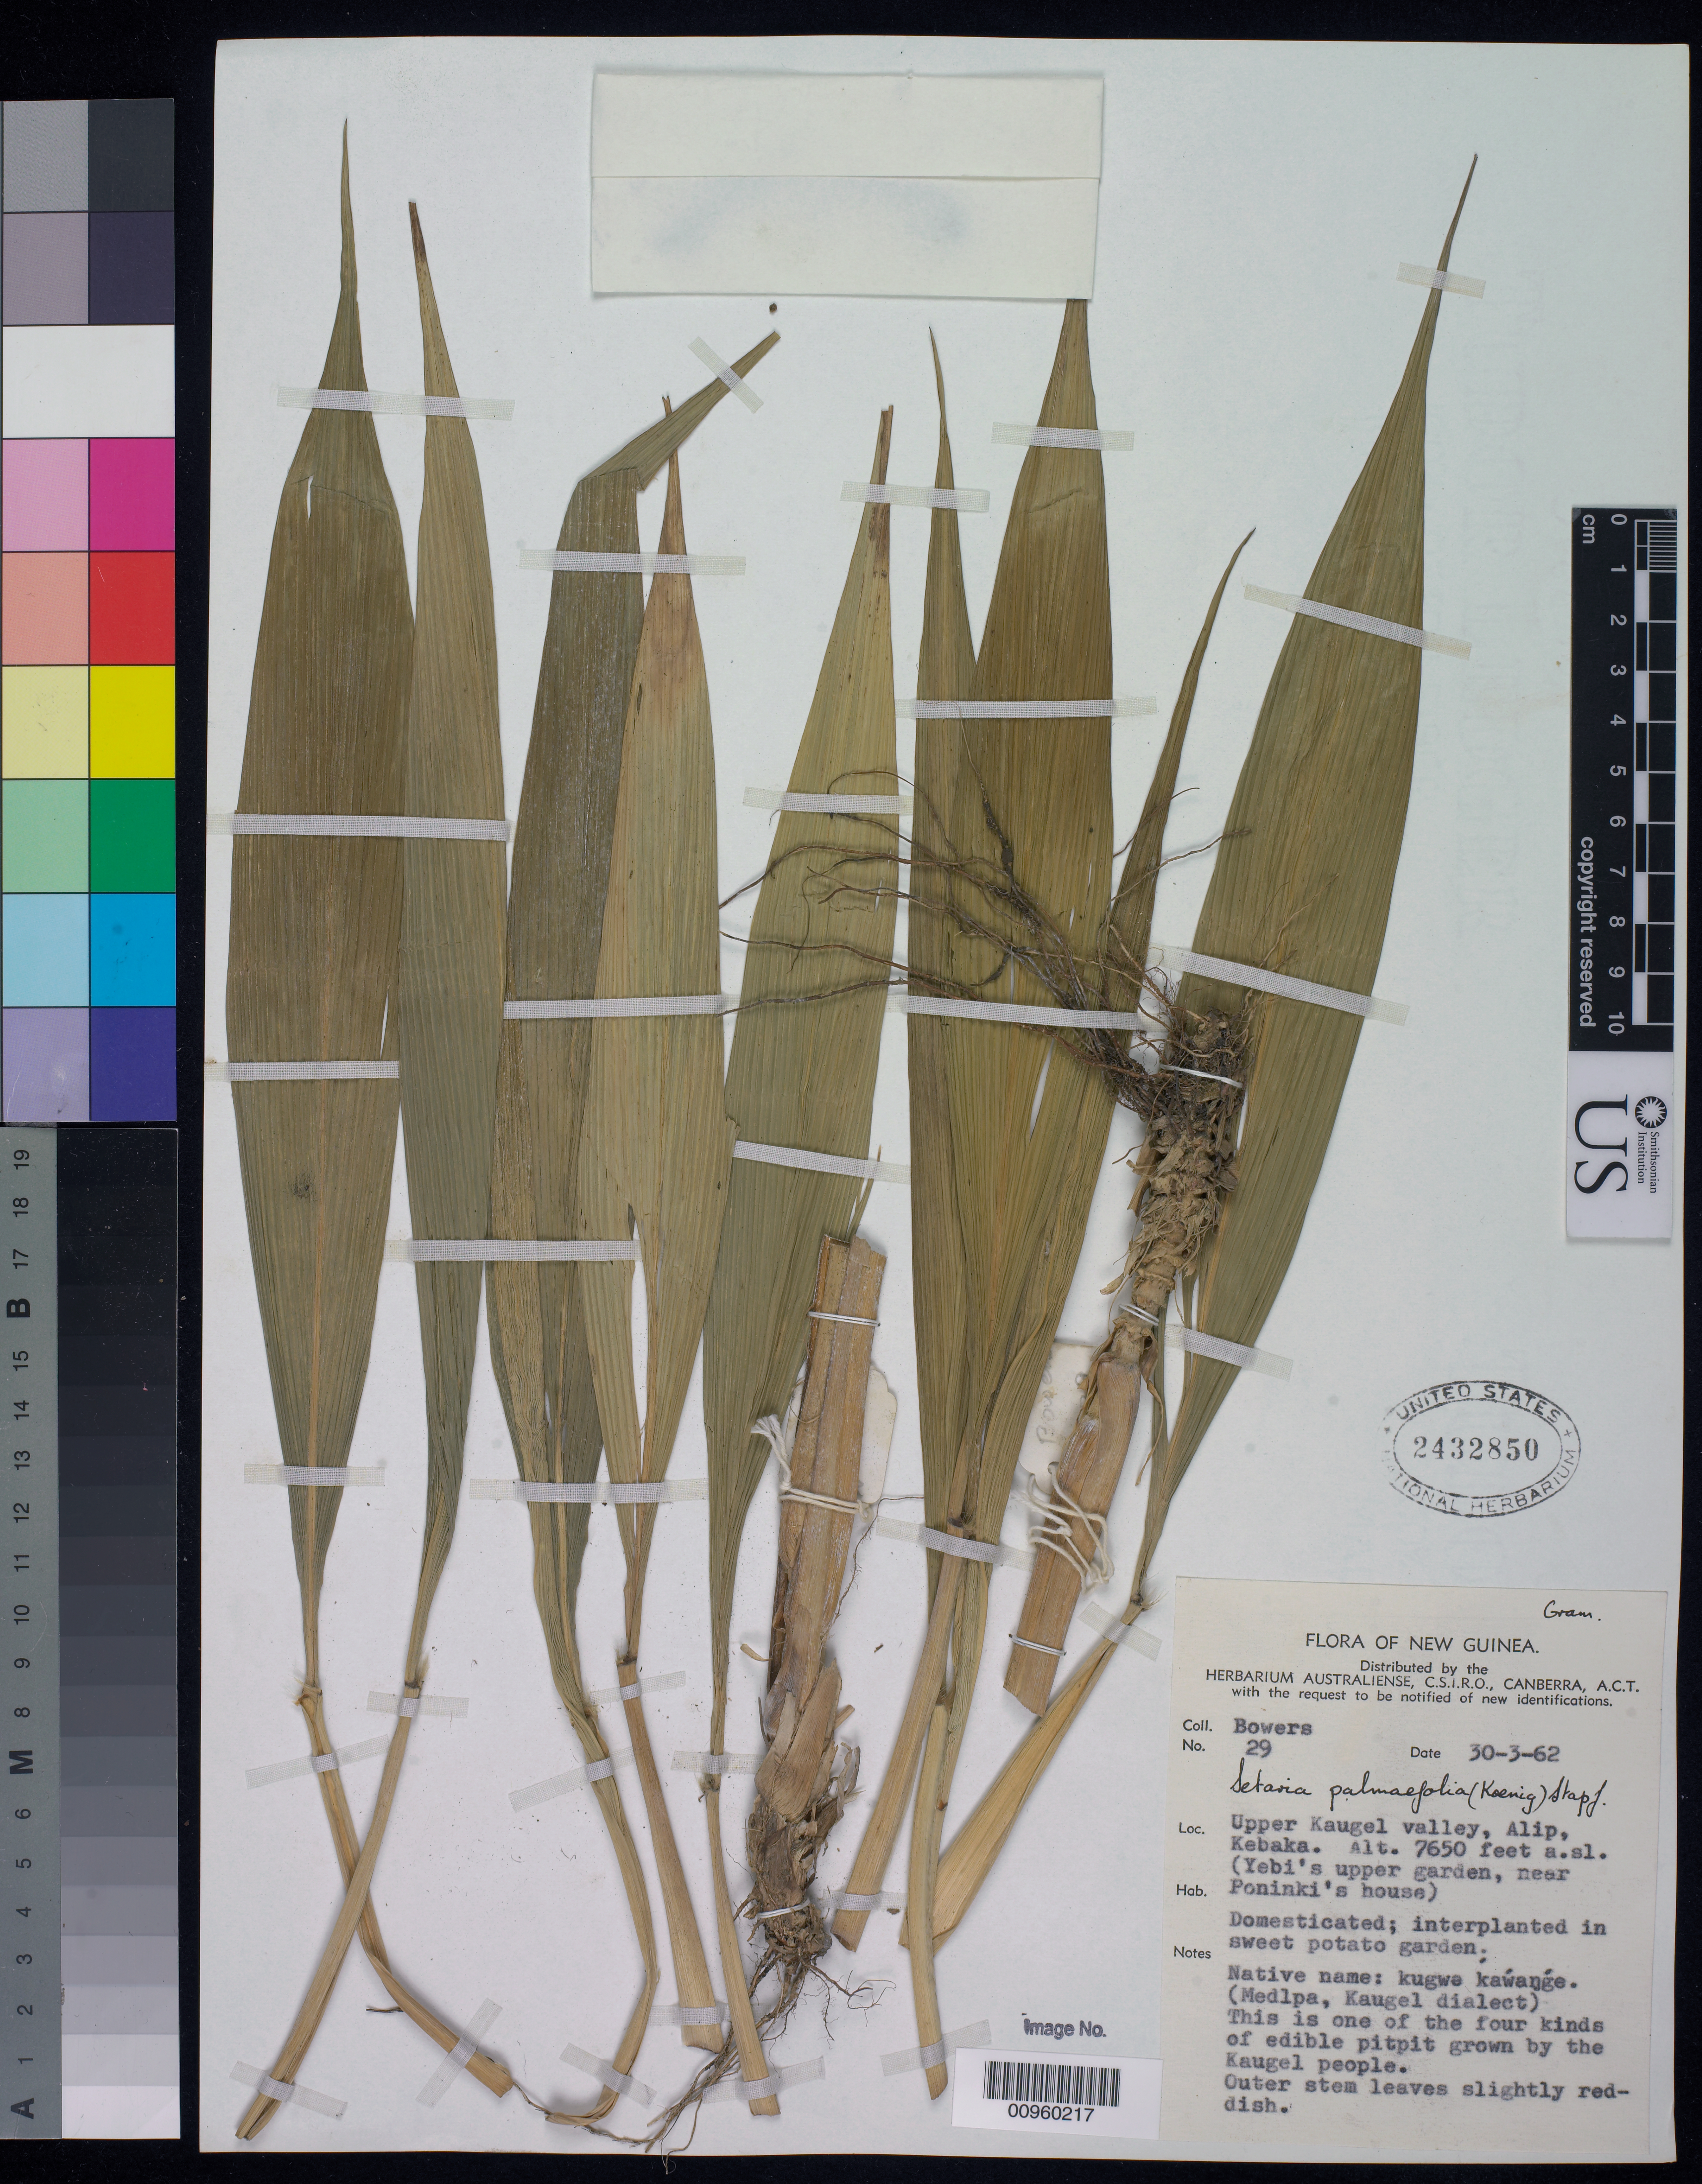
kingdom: Plantae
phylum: Tracheophyta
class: Liliopsida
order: Poales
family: Poaceae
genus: Setaria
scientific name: Setaria palmifolia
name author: (J. Koenig) Stapf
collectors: N. Bowers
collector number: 29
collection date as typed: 30 Mar 1962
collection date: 1962-03-30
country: Papua New Guinea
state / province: Western Highlands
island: New Guinea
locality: Upper Kaugel valley, Alip, Kebaka. Domesticatedl interplanted in sweet potatoe garden.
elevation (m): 2332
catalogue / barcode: US 2432850